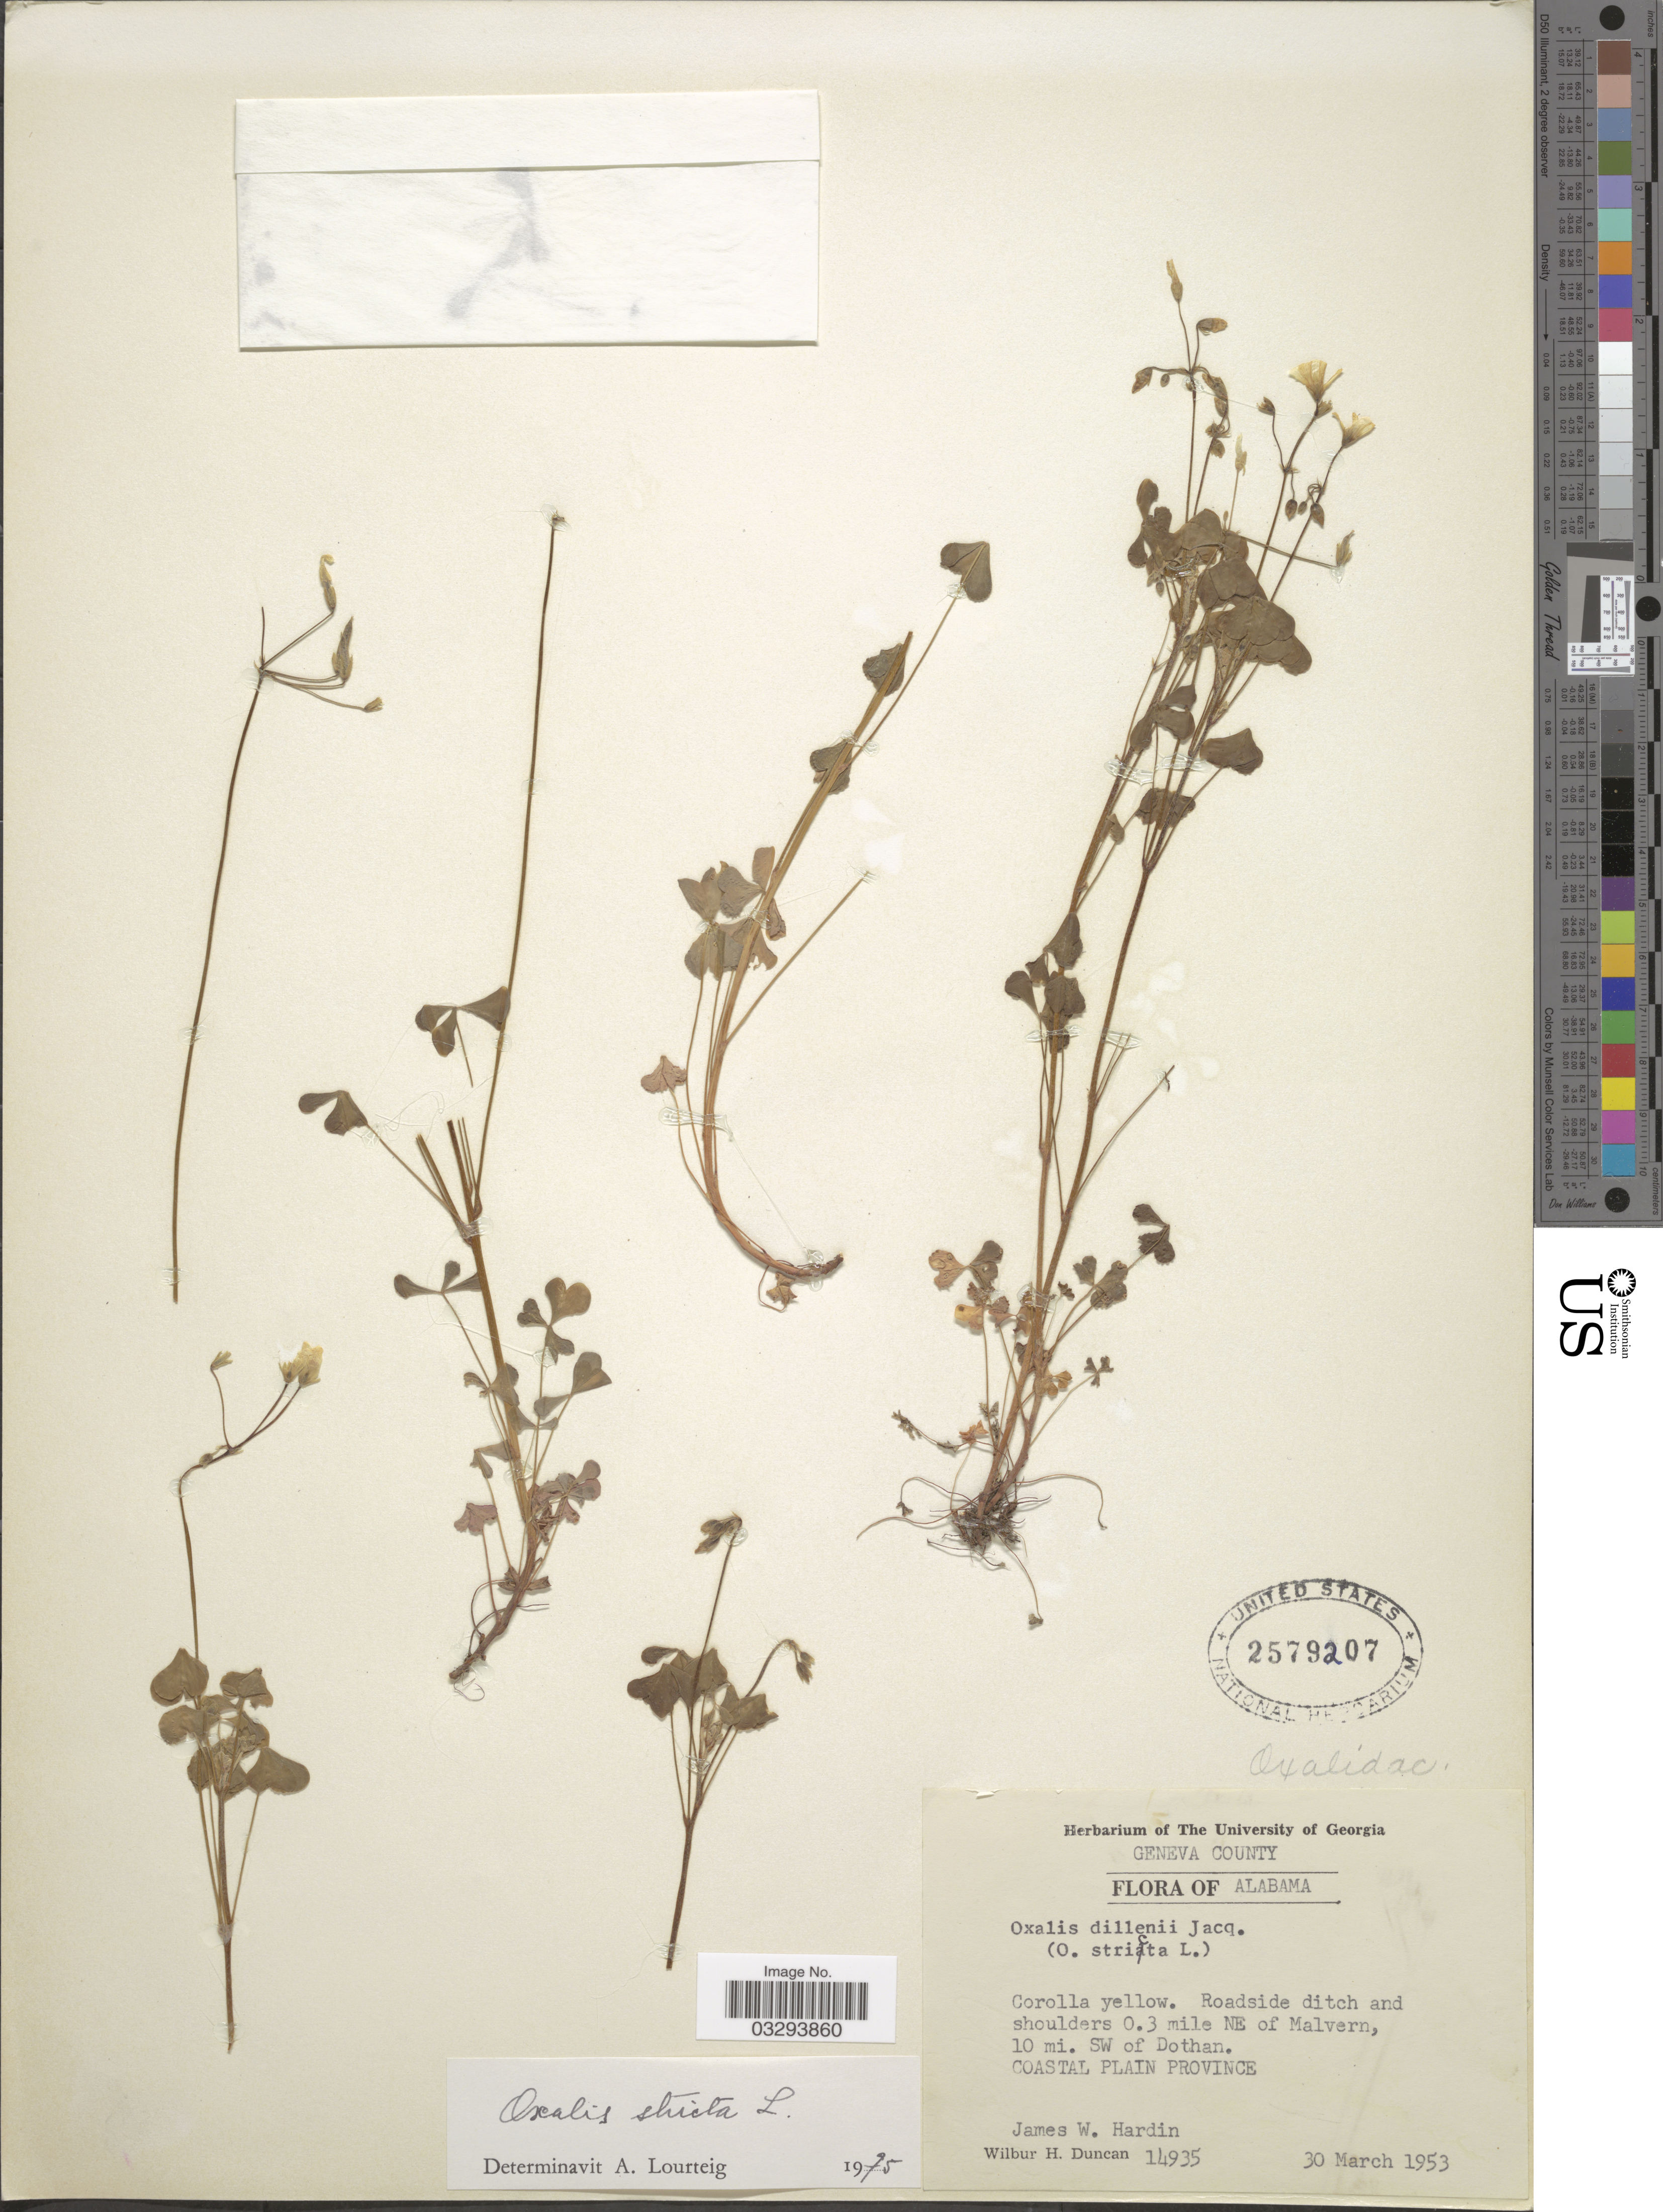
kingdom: Plantae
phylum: Tracheophyta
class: Magnoliopsida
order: Oxalidales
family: Oxalidaceae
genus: Oxalis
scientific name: Oxalis stricta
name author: L.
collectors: J. W. Hardin & W. H. Duncan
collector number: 14935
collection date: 1953-03-30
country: United States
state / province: Alabama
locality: Geneva County. Roadside ditch and shoulders 0.3 mile NE of Malvern, 10 mi. SW of Dothan. Coastal Plain Province.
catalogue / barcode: US 2579207